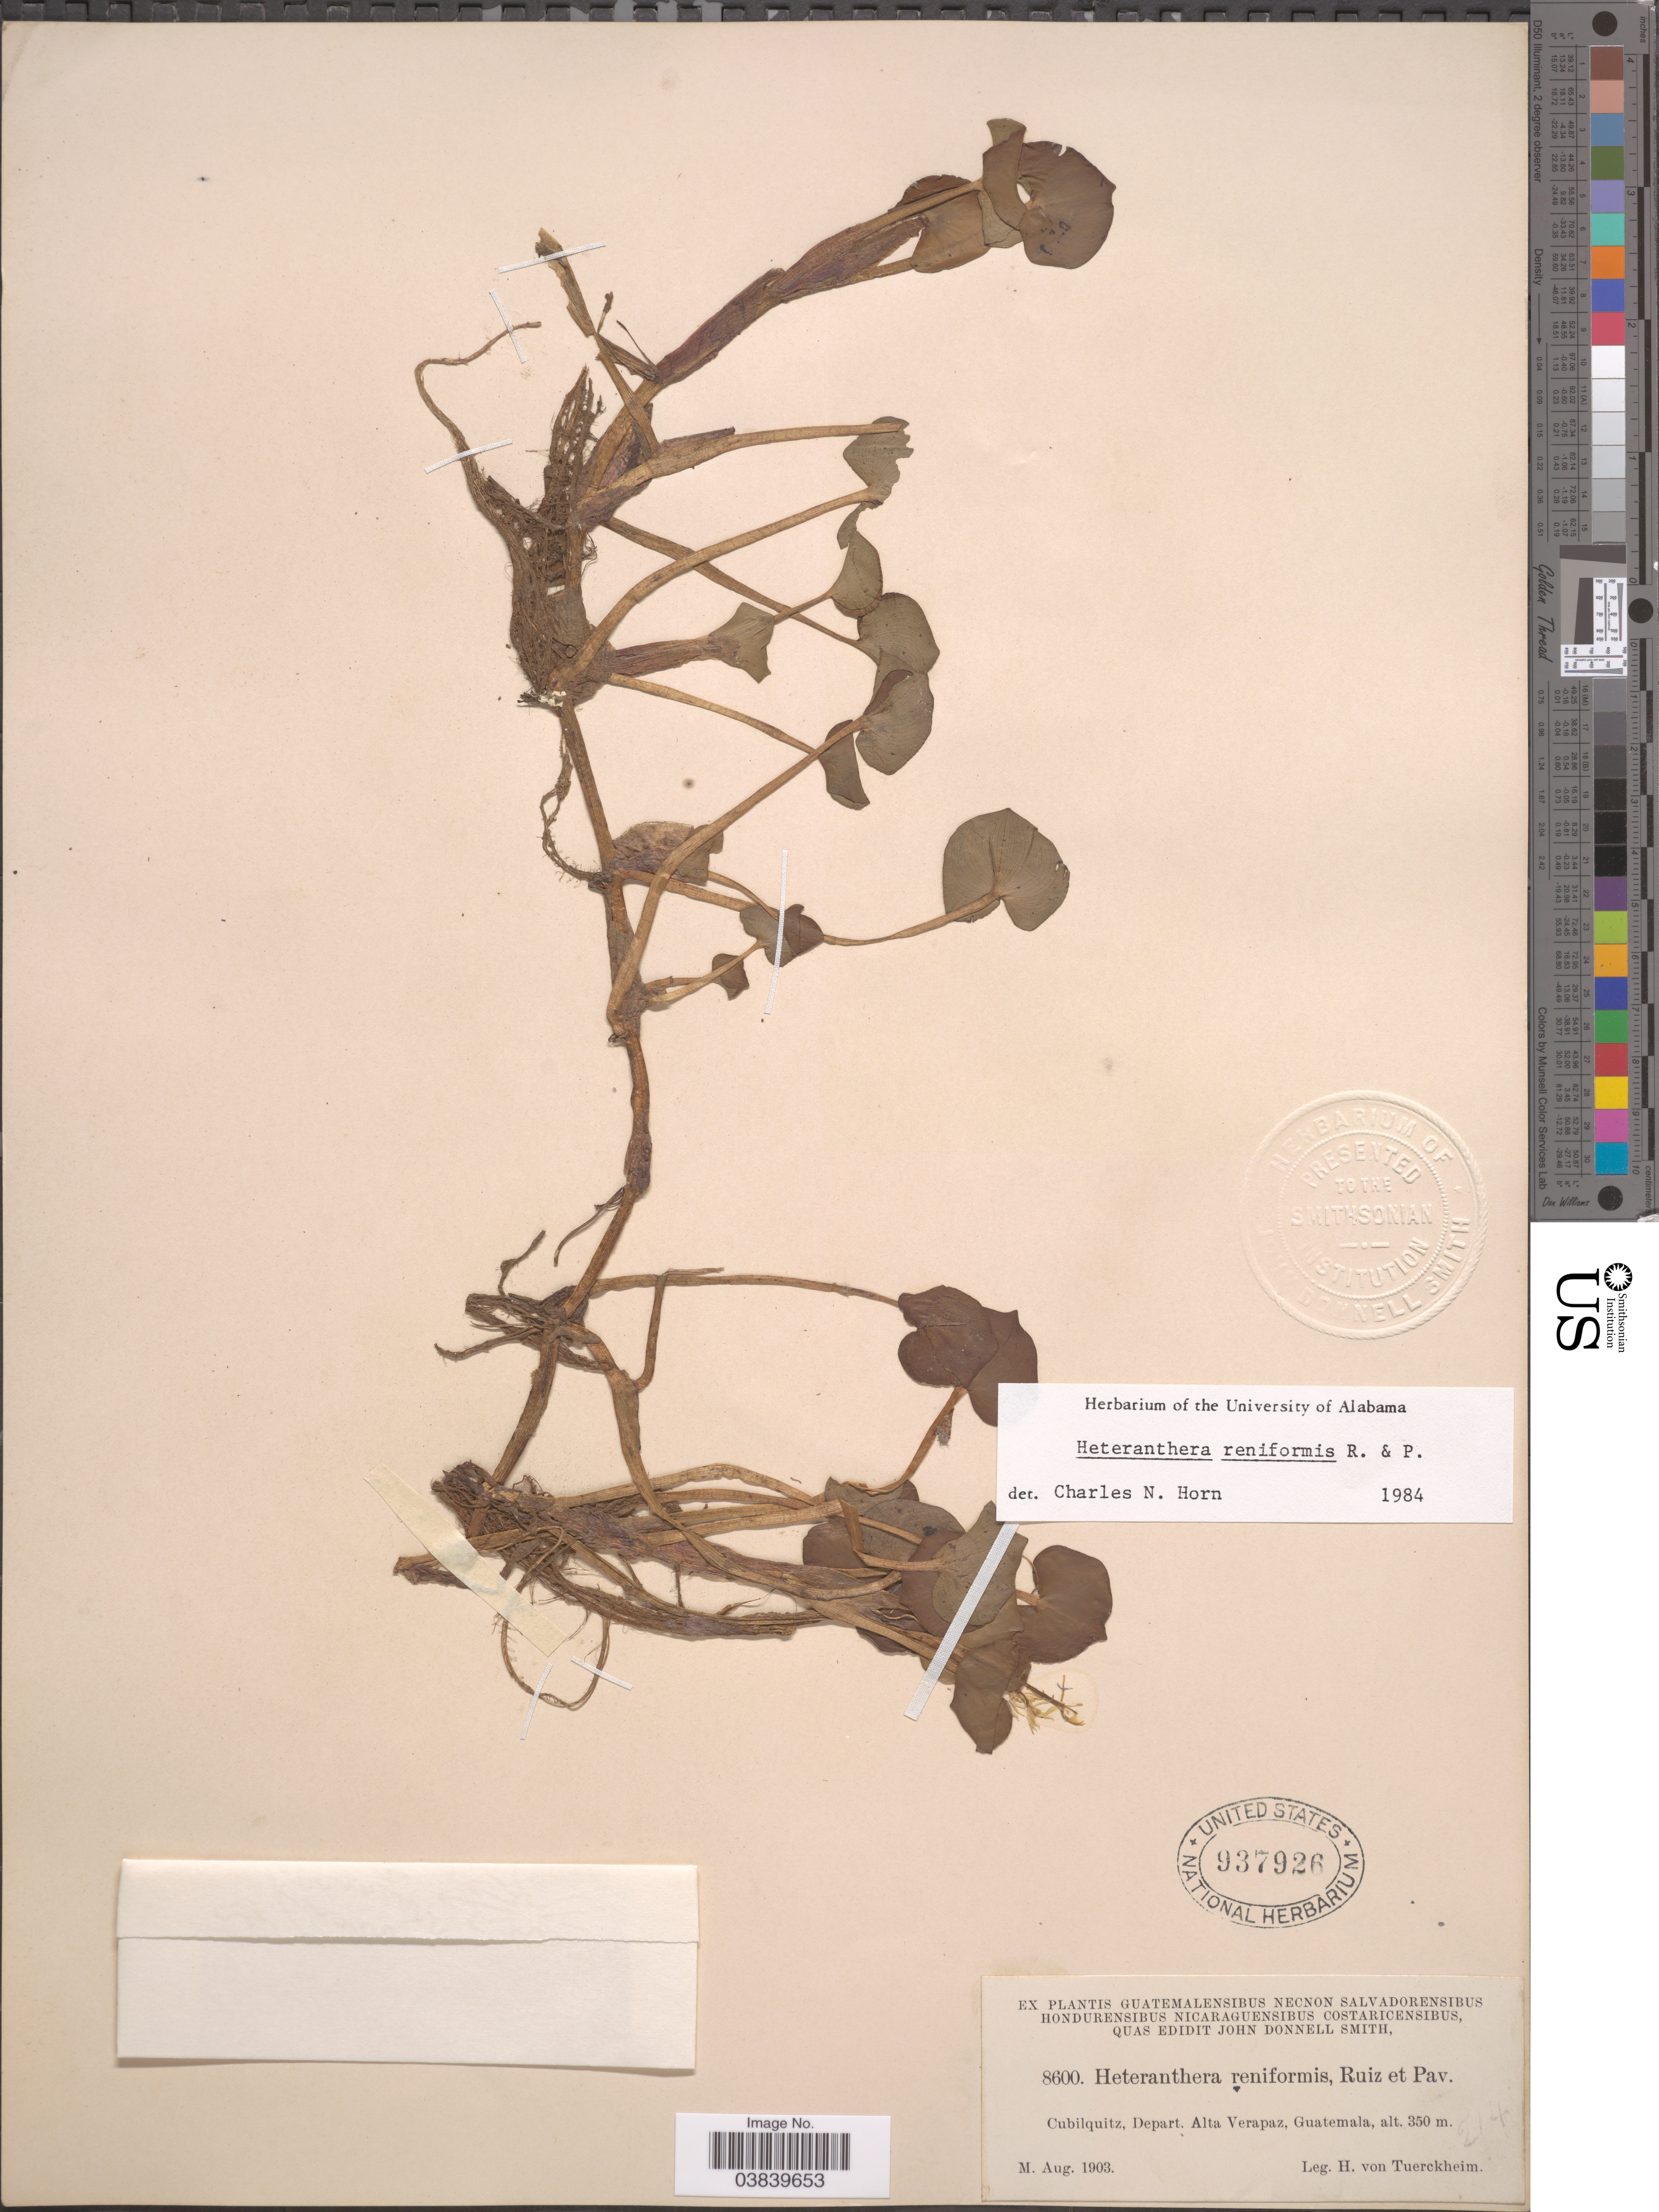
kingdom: Plantae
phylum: Tracheophyta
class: Liliopsida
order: Commelinales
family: Pontederiaceae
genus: Heteranthera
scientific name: Heteranthera reniformis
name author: Ruiz & Pav.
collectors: H. von Türckheim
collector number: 8600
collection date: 1903-08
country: Guatemala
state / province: Alta Verapaz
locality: Cubilquitz, Depart. Alta Verapaz.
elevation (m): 350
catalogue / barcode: US 937926